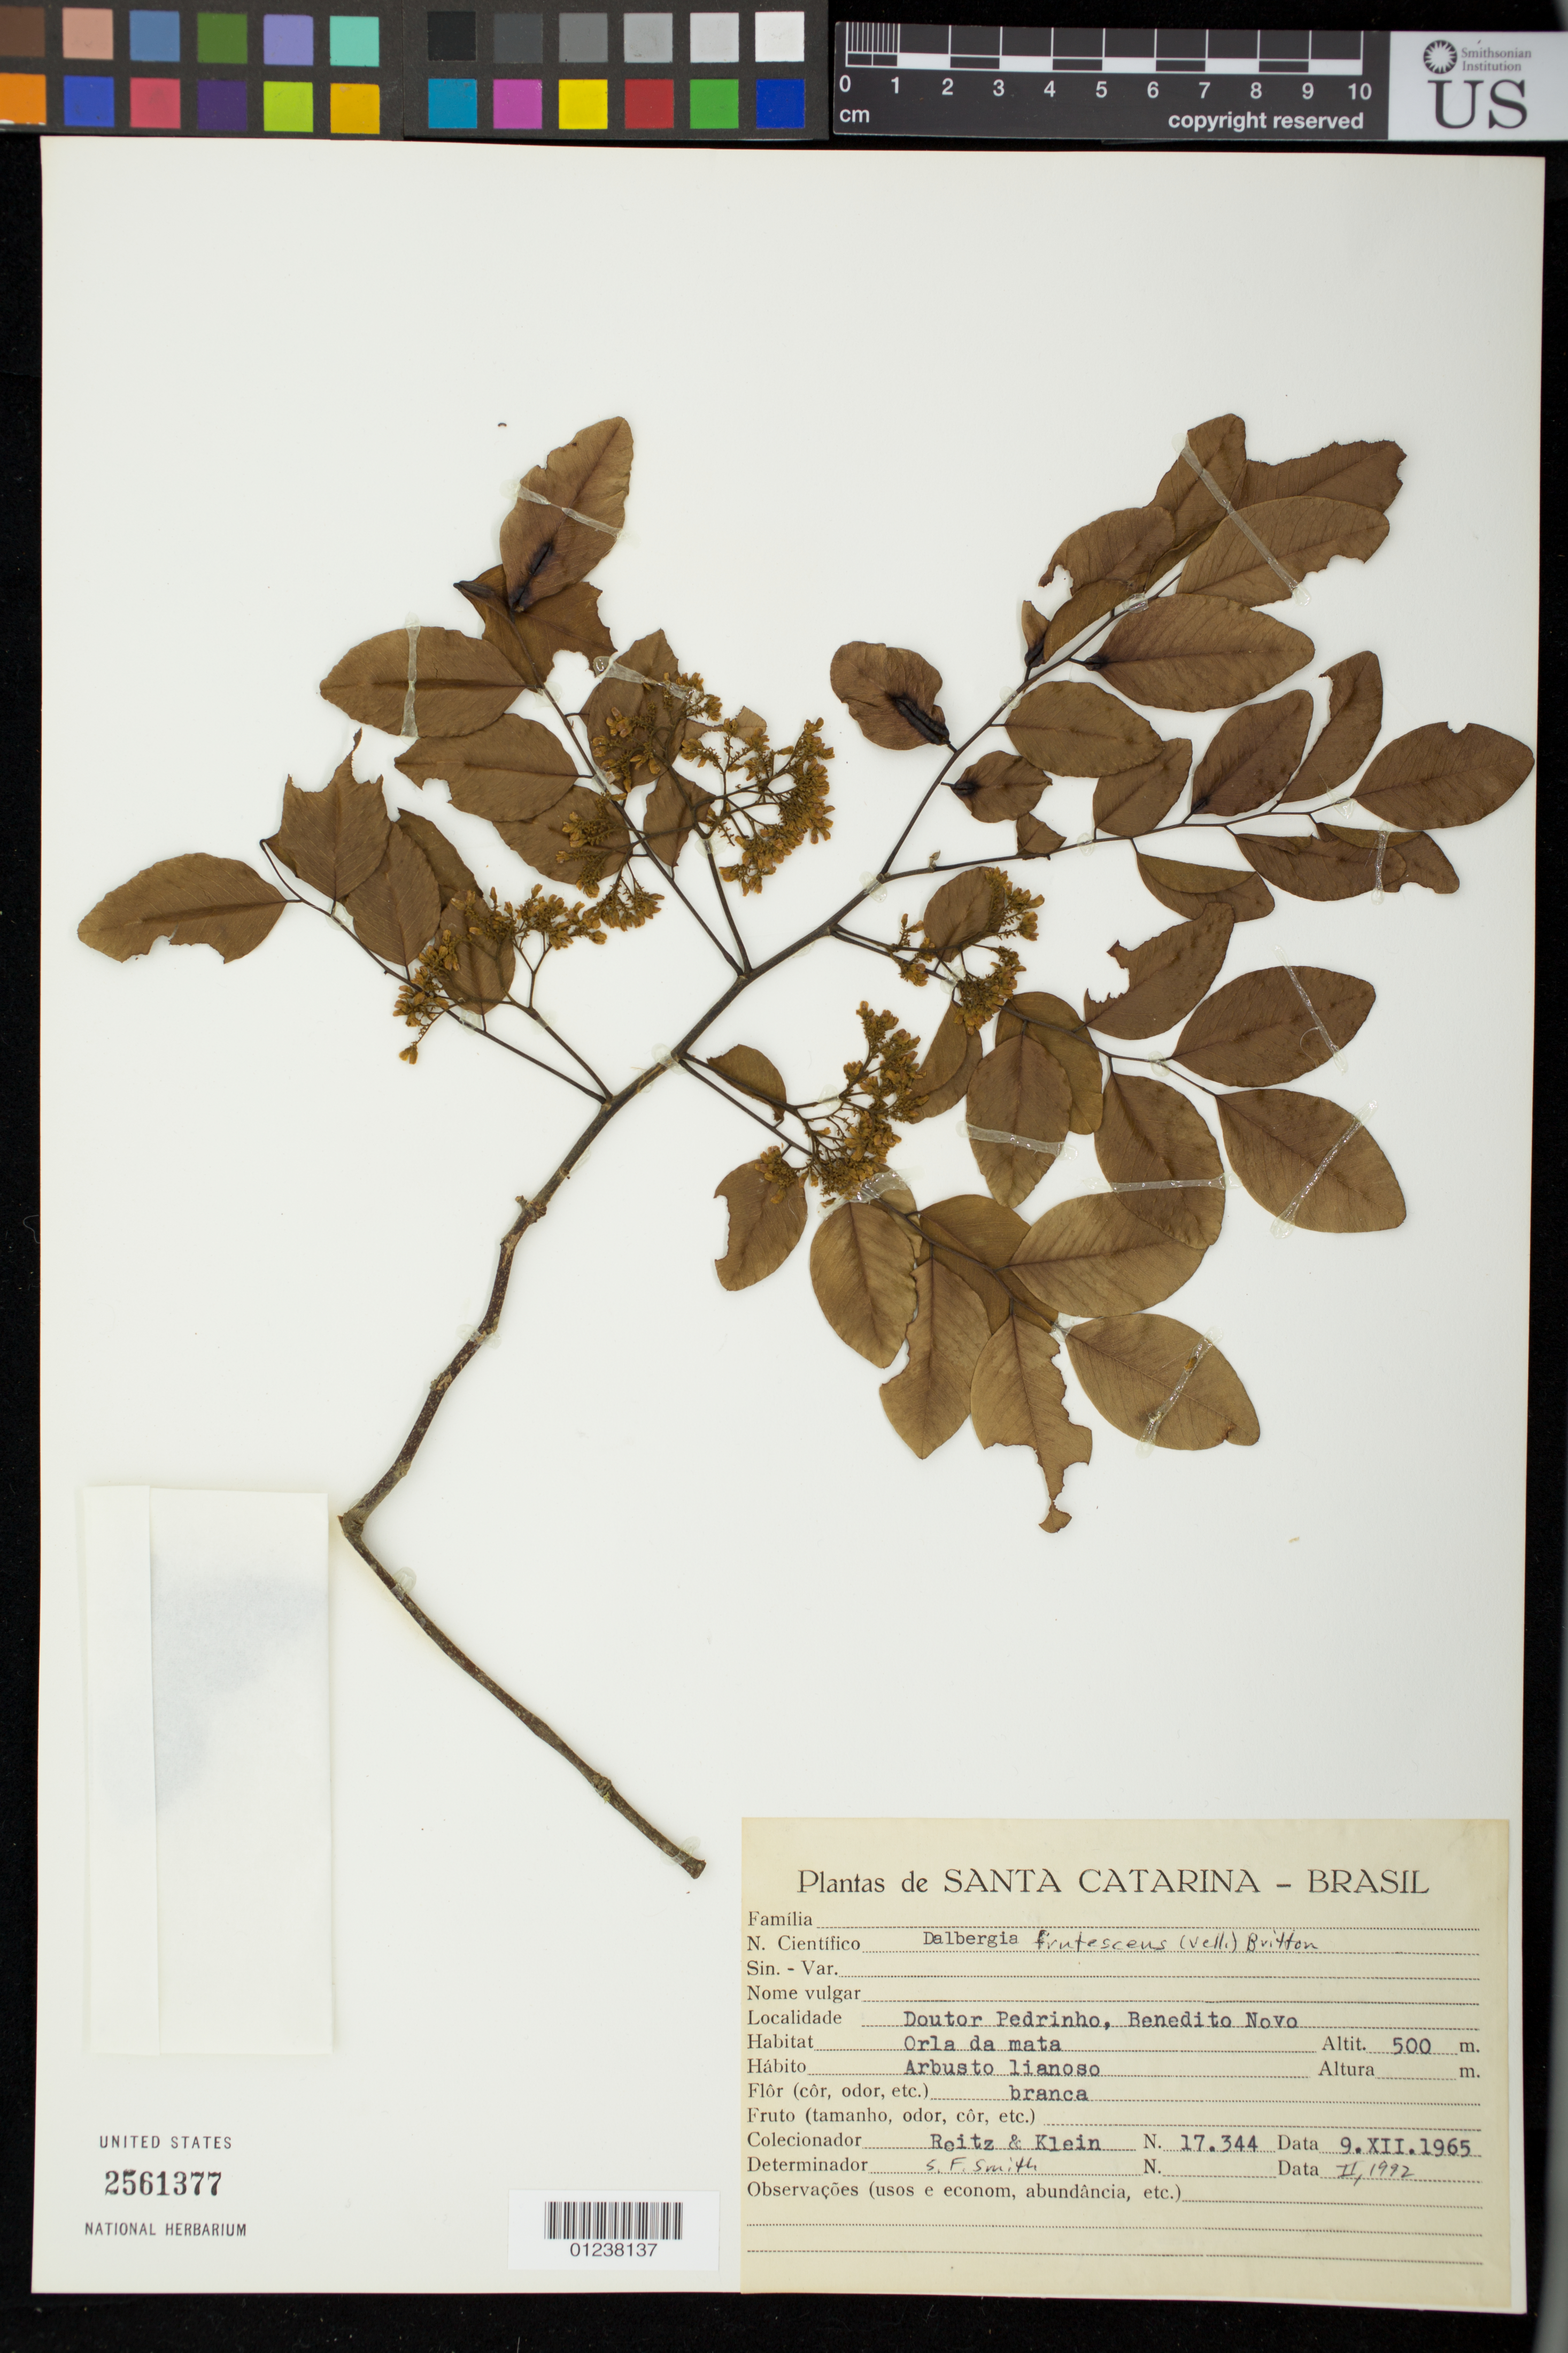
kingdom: Plantae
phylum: Tracheophyta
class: Magnoliopsida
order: Fabales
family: Fabaceae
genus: Dalbergia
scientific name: Dalbergia frutescens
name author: (Vell.) Britton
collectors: R. Reitz & R. M. Klein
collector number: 17344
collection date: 1965-12-09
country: Brazil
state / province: Santa Catarina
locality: Doutor Pedrinho, Benedito Novo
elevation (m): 500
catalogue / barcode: US 2561377